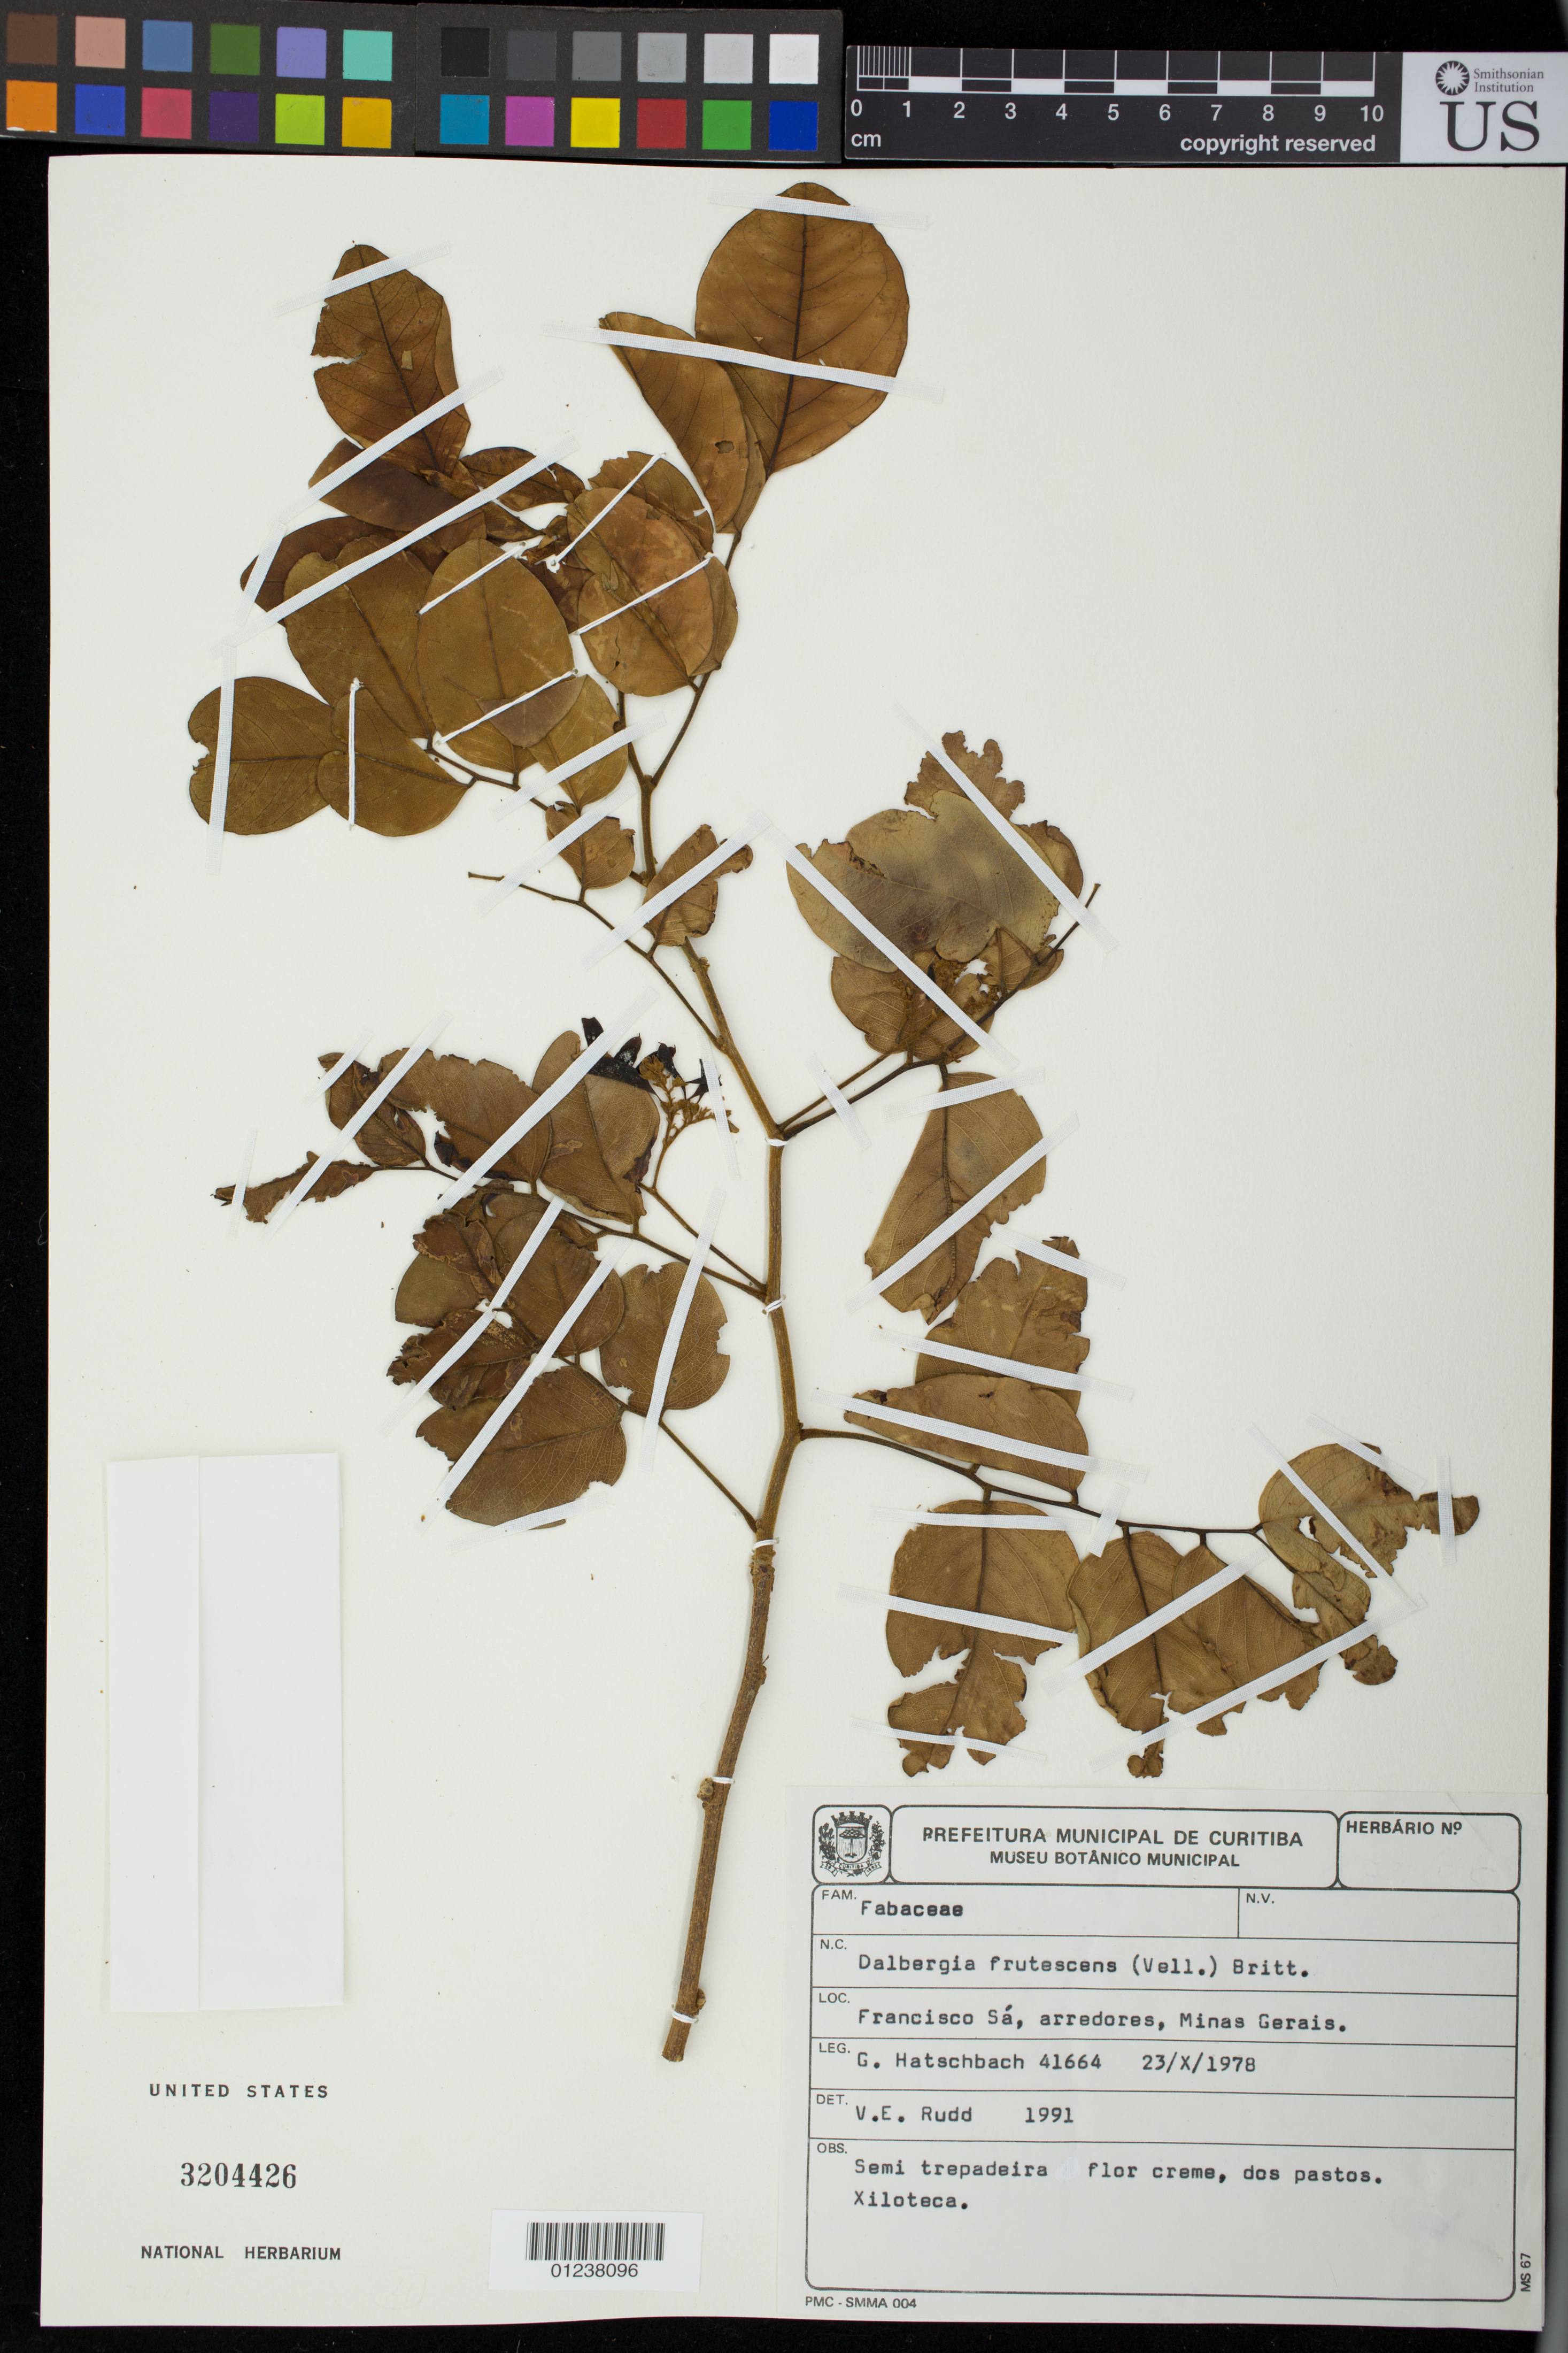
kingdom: Plantae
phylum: Tracheophyta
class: Magnoliopsida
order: Fabales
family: Fabaceae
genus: Dalbergia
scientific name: Dalbergia frutescens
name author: (Vell.) Britton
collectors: G. Hatschbach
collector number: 41664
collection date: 1978-10-23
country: Brazil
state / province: Minas Gerais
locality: Francisco Sa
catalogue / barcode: US 3204426